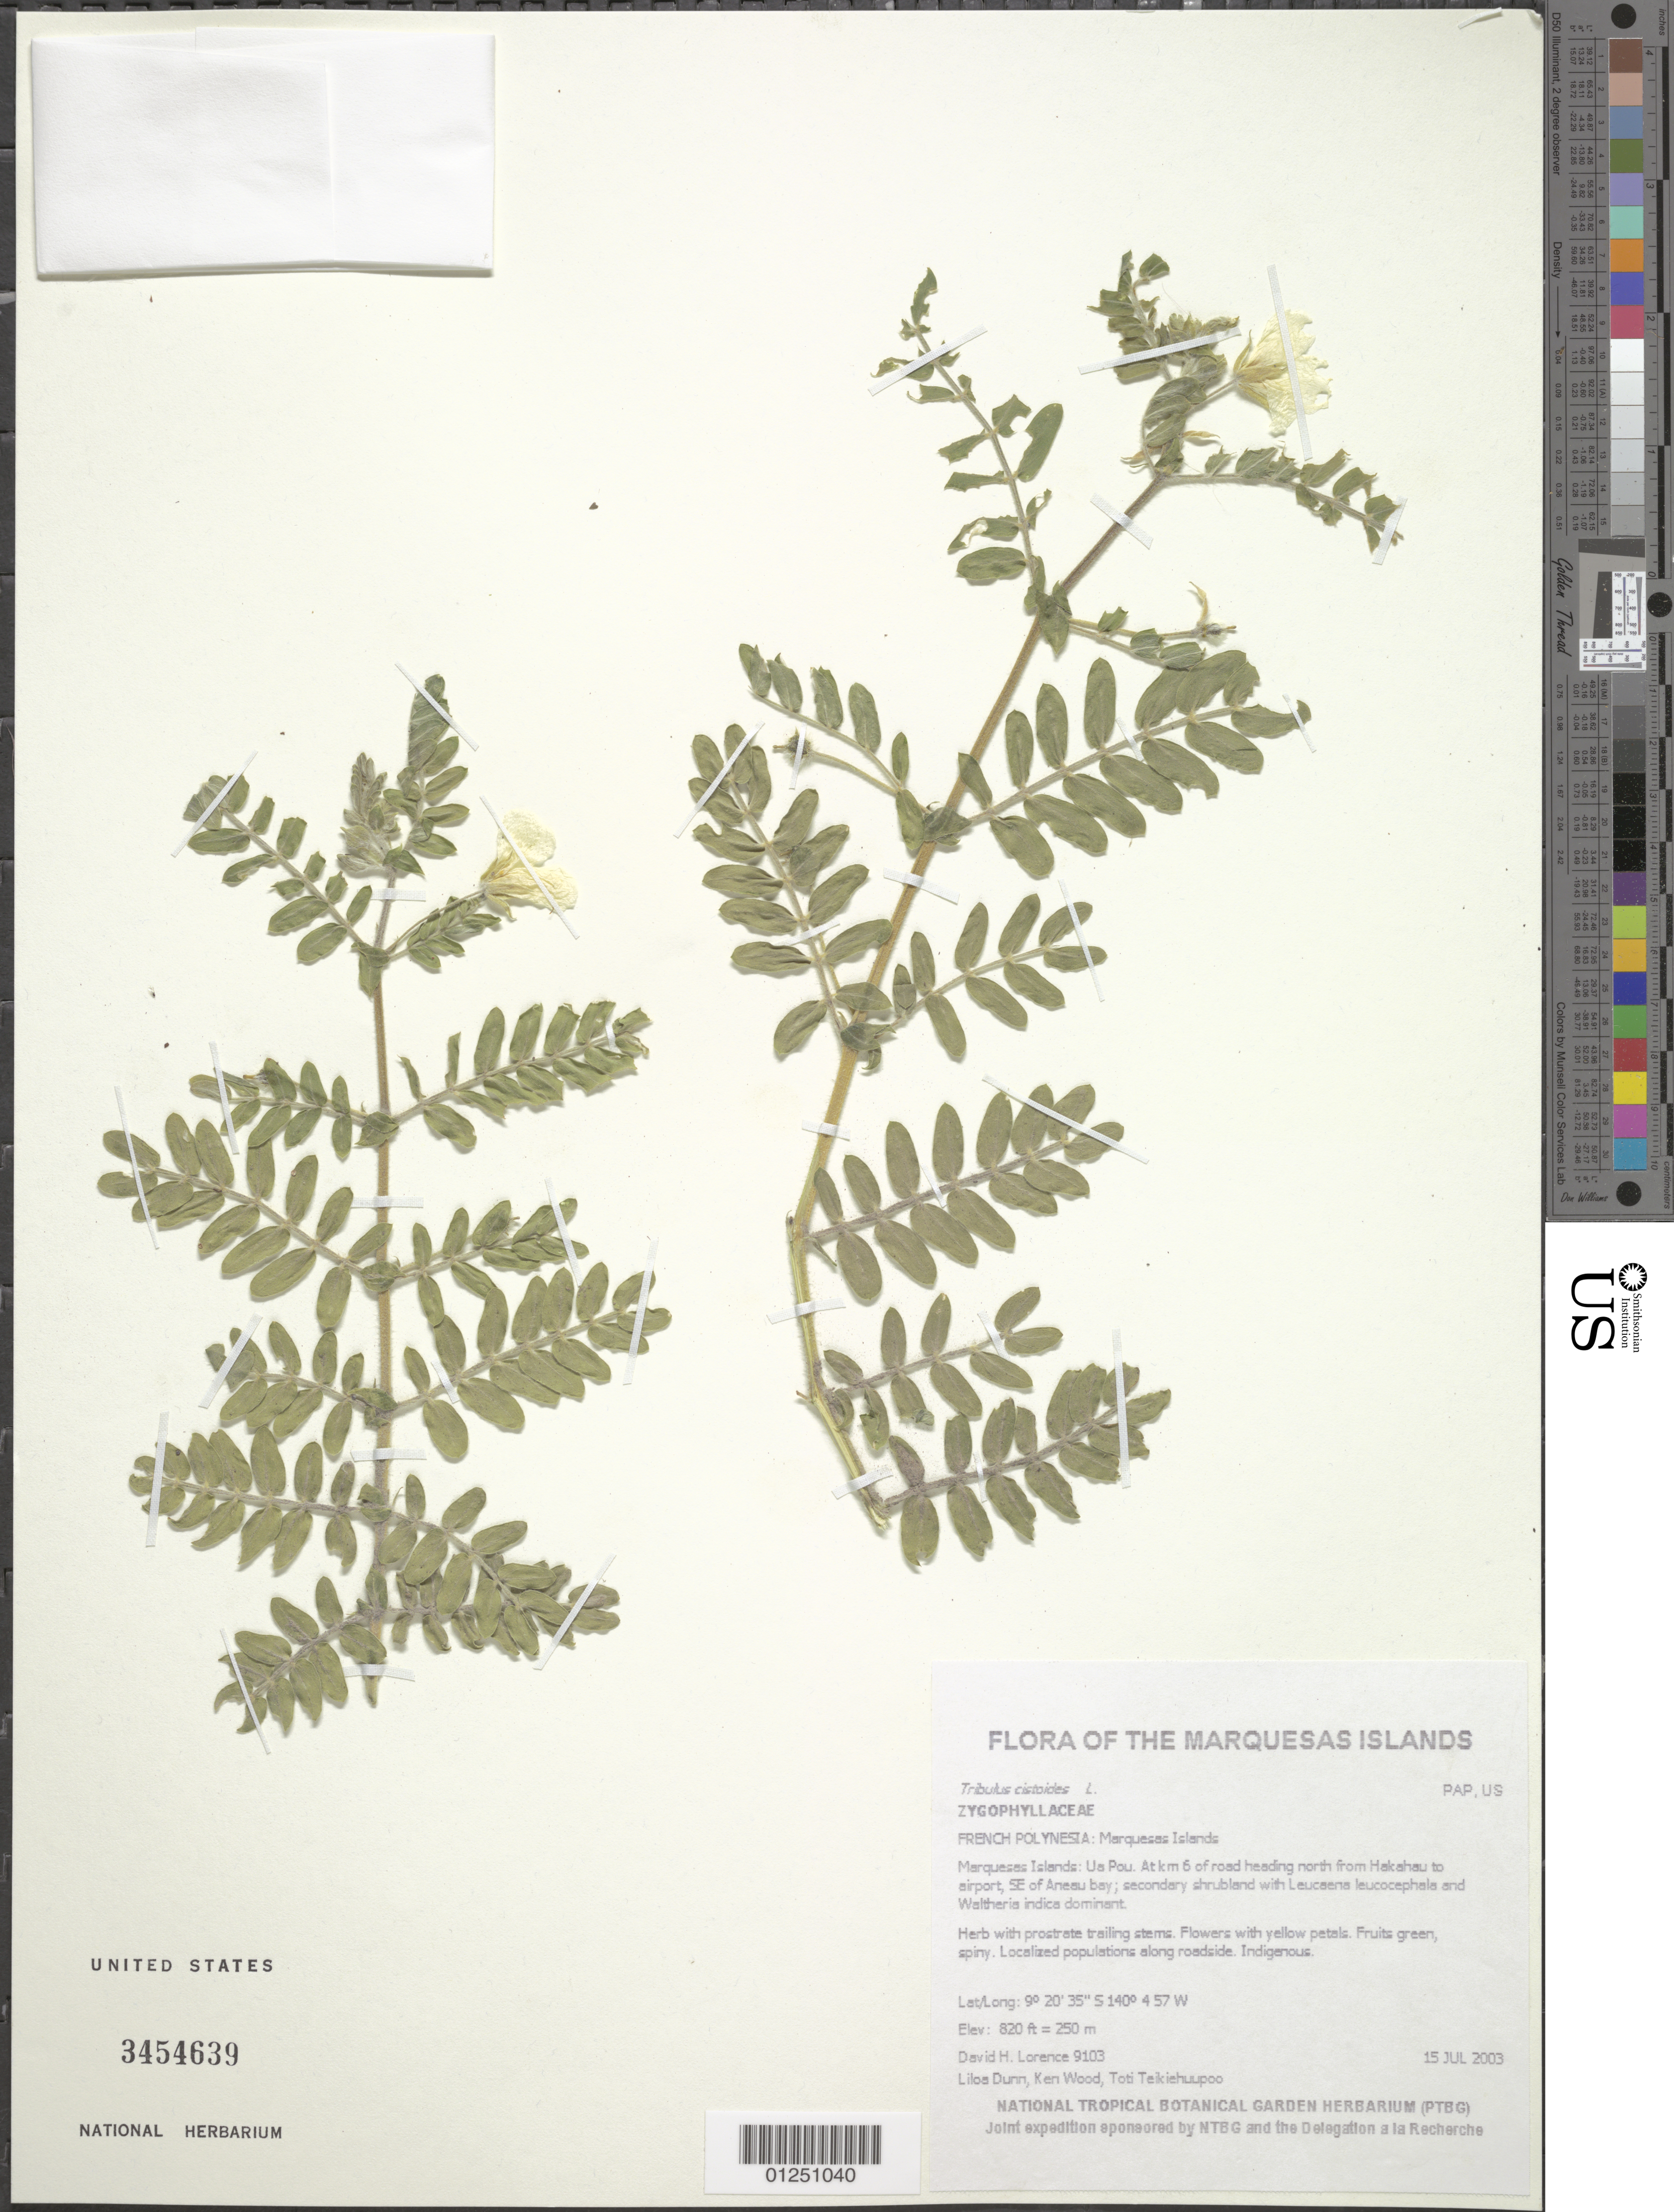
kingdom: Plantae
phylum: Tracheophyta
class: Magnoliopsida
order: Zygophyllales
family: Zygophyllaceae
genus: Tribulus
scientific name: Tribulus cistoides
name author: L.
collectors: D. Lorence, L. Dunn, K. R. Wood & T. Teikiehuupoo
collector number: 9103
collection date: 2003-07-15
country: French Polynesia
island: Ua Pou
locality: At km 6 of road heading north from Hakahau to airport, SE of Aneau bay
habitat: Secondary shrubland. Localized populations along roadside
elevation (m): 250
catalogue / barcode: US 3454639